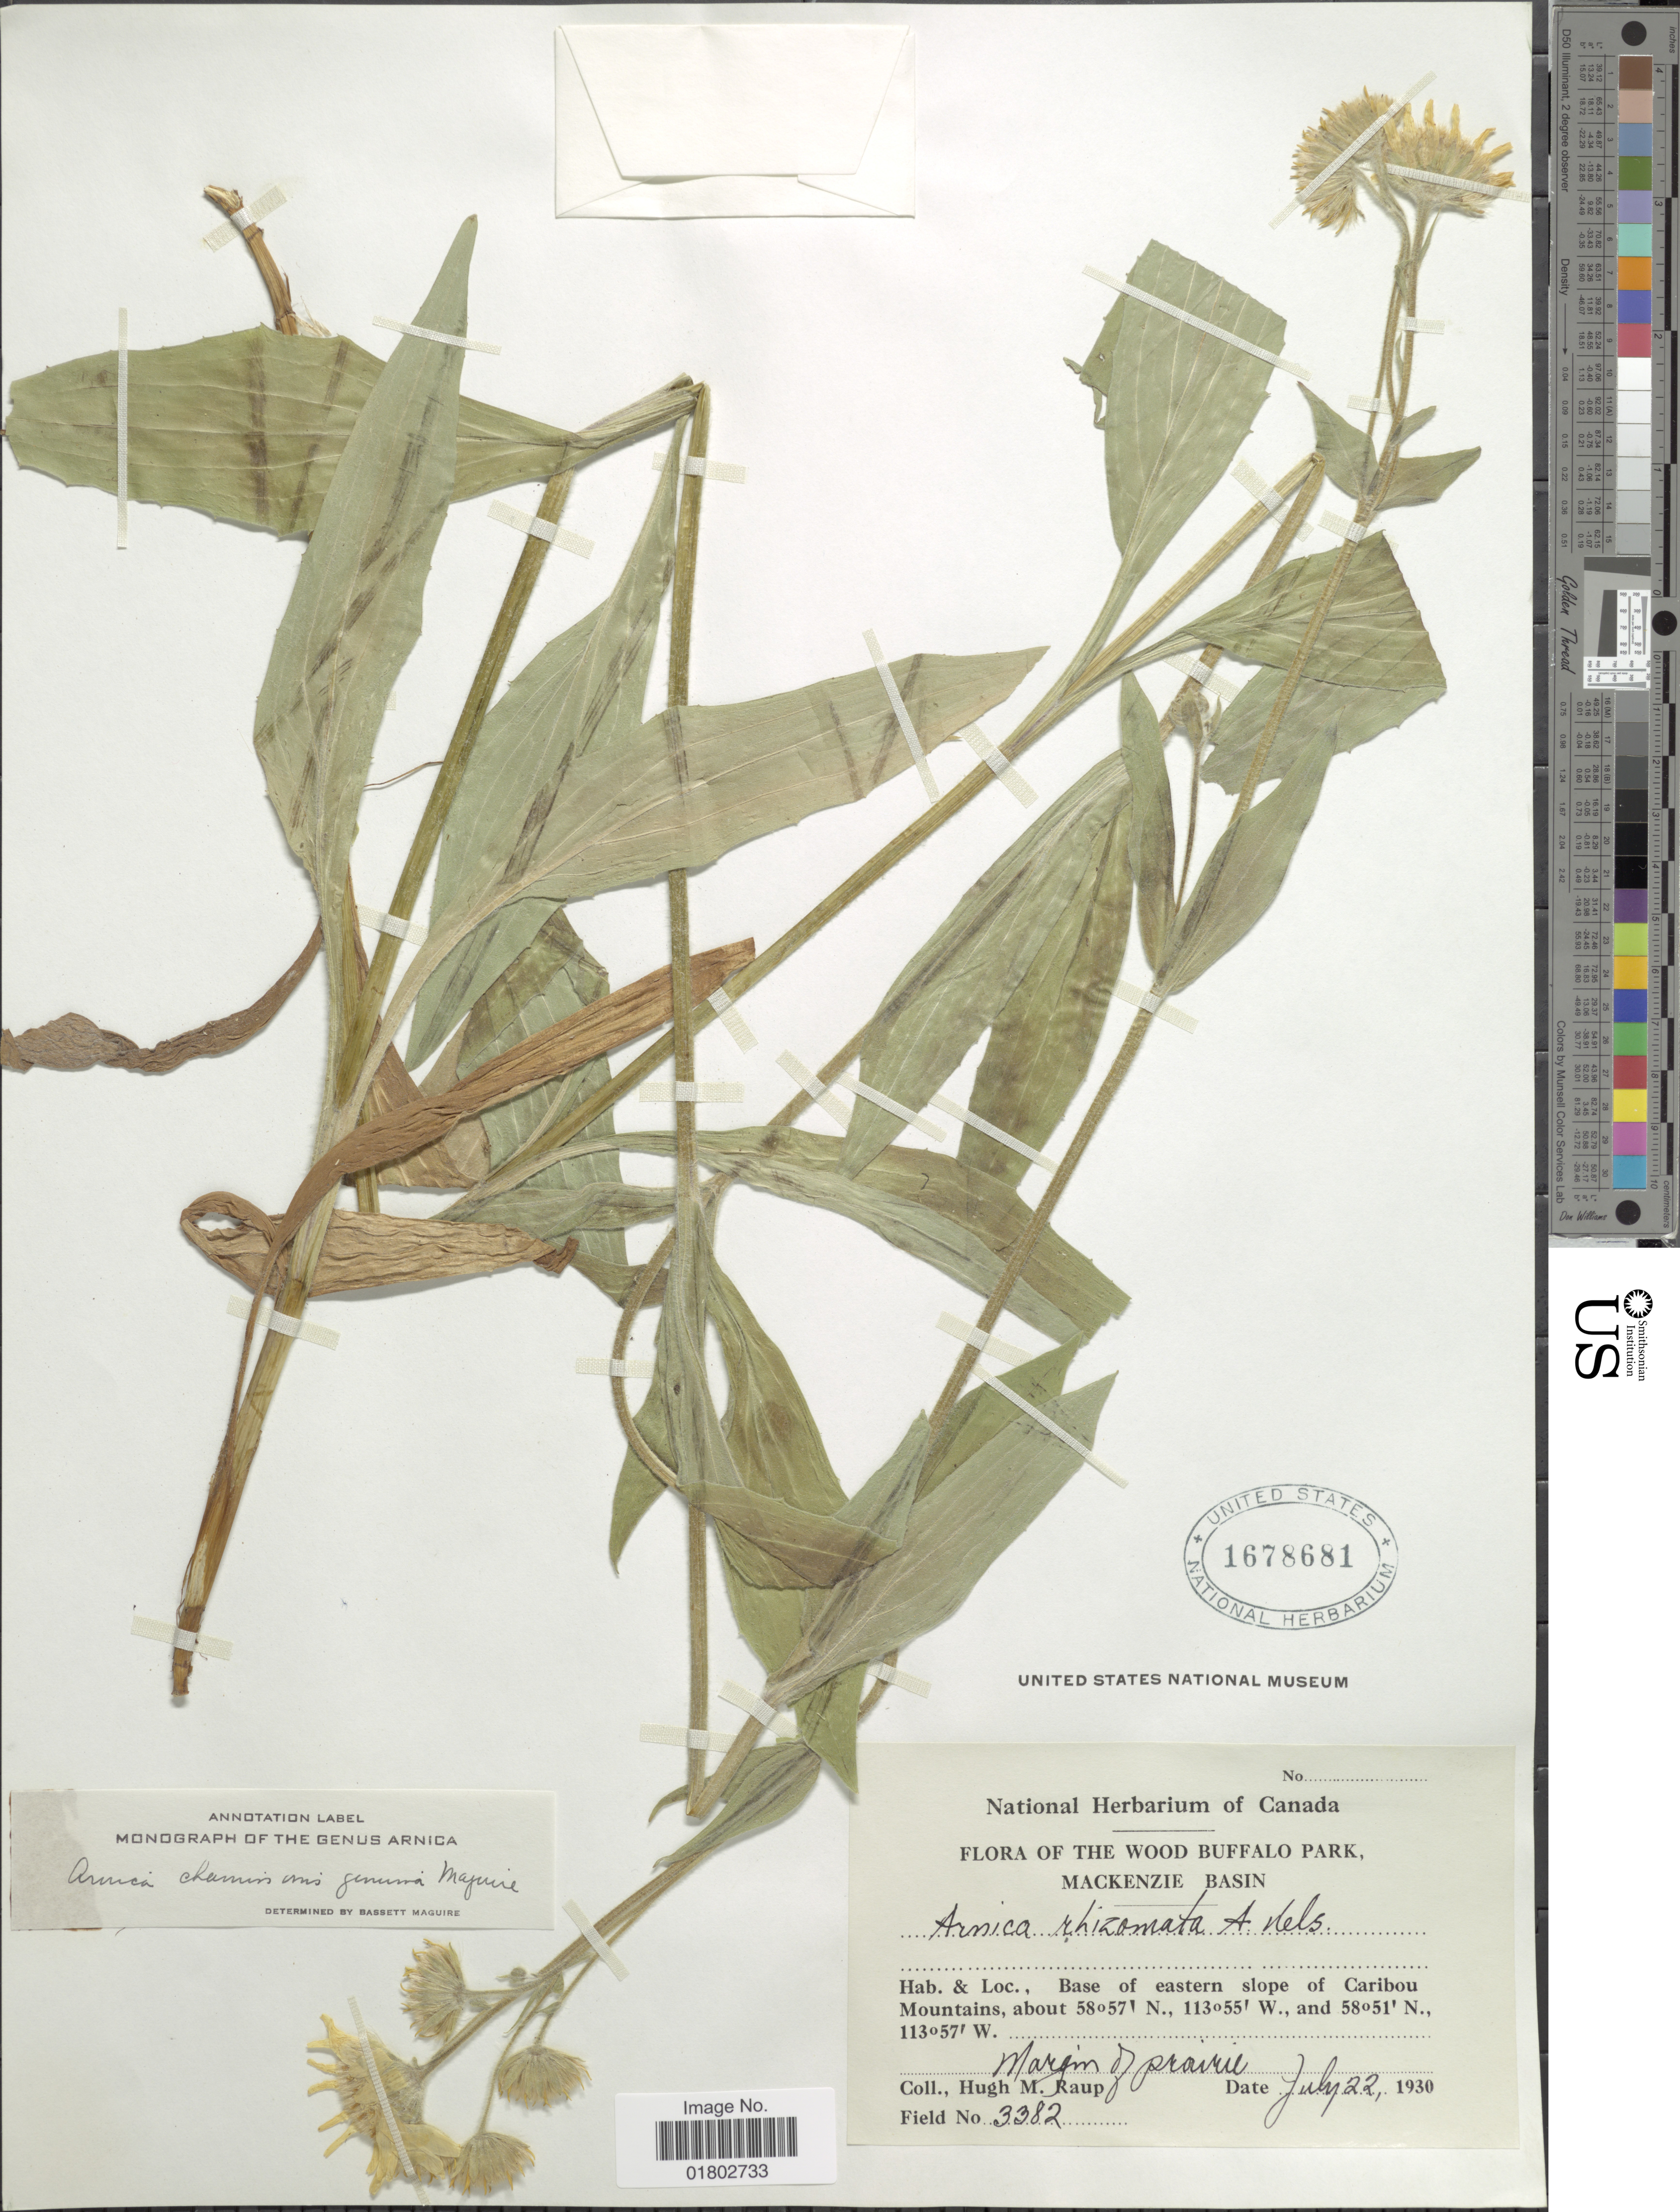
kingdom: Plantae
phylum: Tracheophyta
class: Magnoliopsida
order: Asterales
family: Asteraceae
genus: Arnica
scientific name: Arnica chamissonis subsp. genuina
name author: Maguire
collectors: H. Raup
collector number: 3382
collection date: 1930-07-22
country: Canada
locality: The wood of Buffalo Park, Mackenzie Basin, Base of eastern slope of Caribou Mountains, Margin of prairie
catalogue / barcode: US 1678681